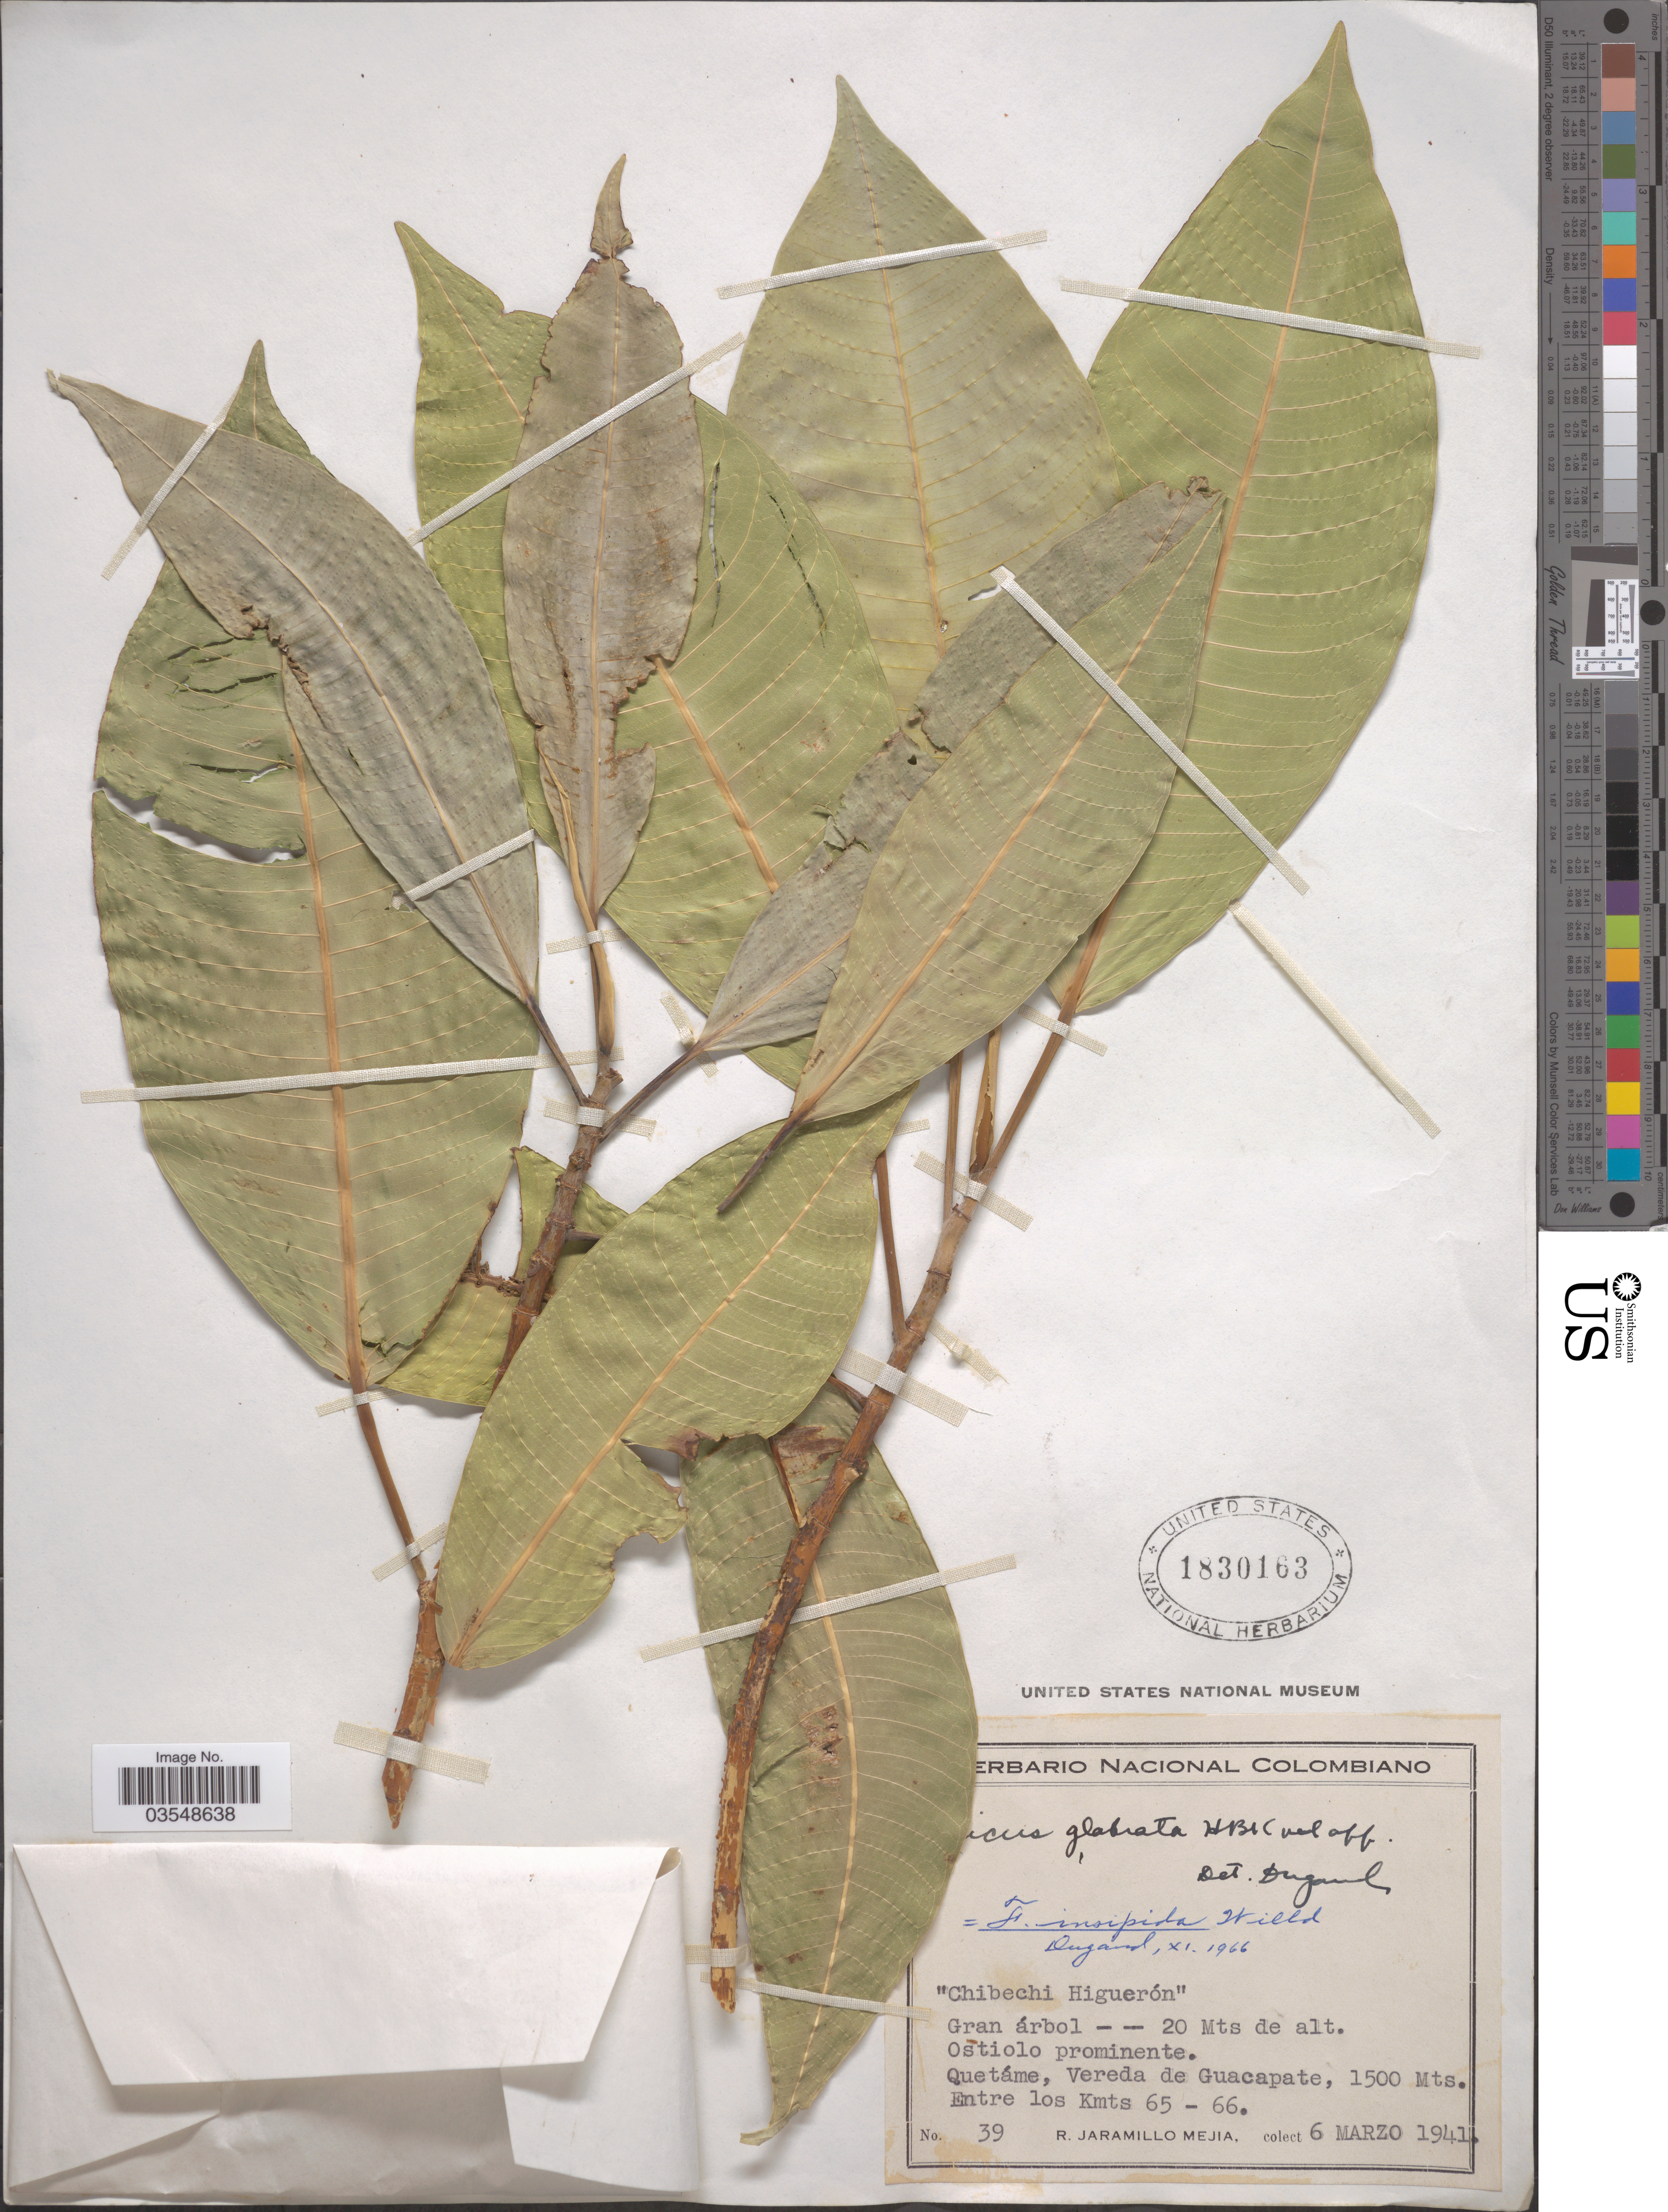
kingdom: Plantae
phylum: Tracheophyta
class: Magnoliopsida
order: Rosales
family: Moraceae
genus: Ficus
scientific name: Ficus glabrata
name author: Kunth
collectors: R. Jaramillo M.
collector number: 39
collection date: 1941-03-06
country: Colombia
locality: Quetáme, Vereda de Guacapate. Entre los Kmts 65-66.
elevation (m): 1500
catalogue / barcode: US 1830163